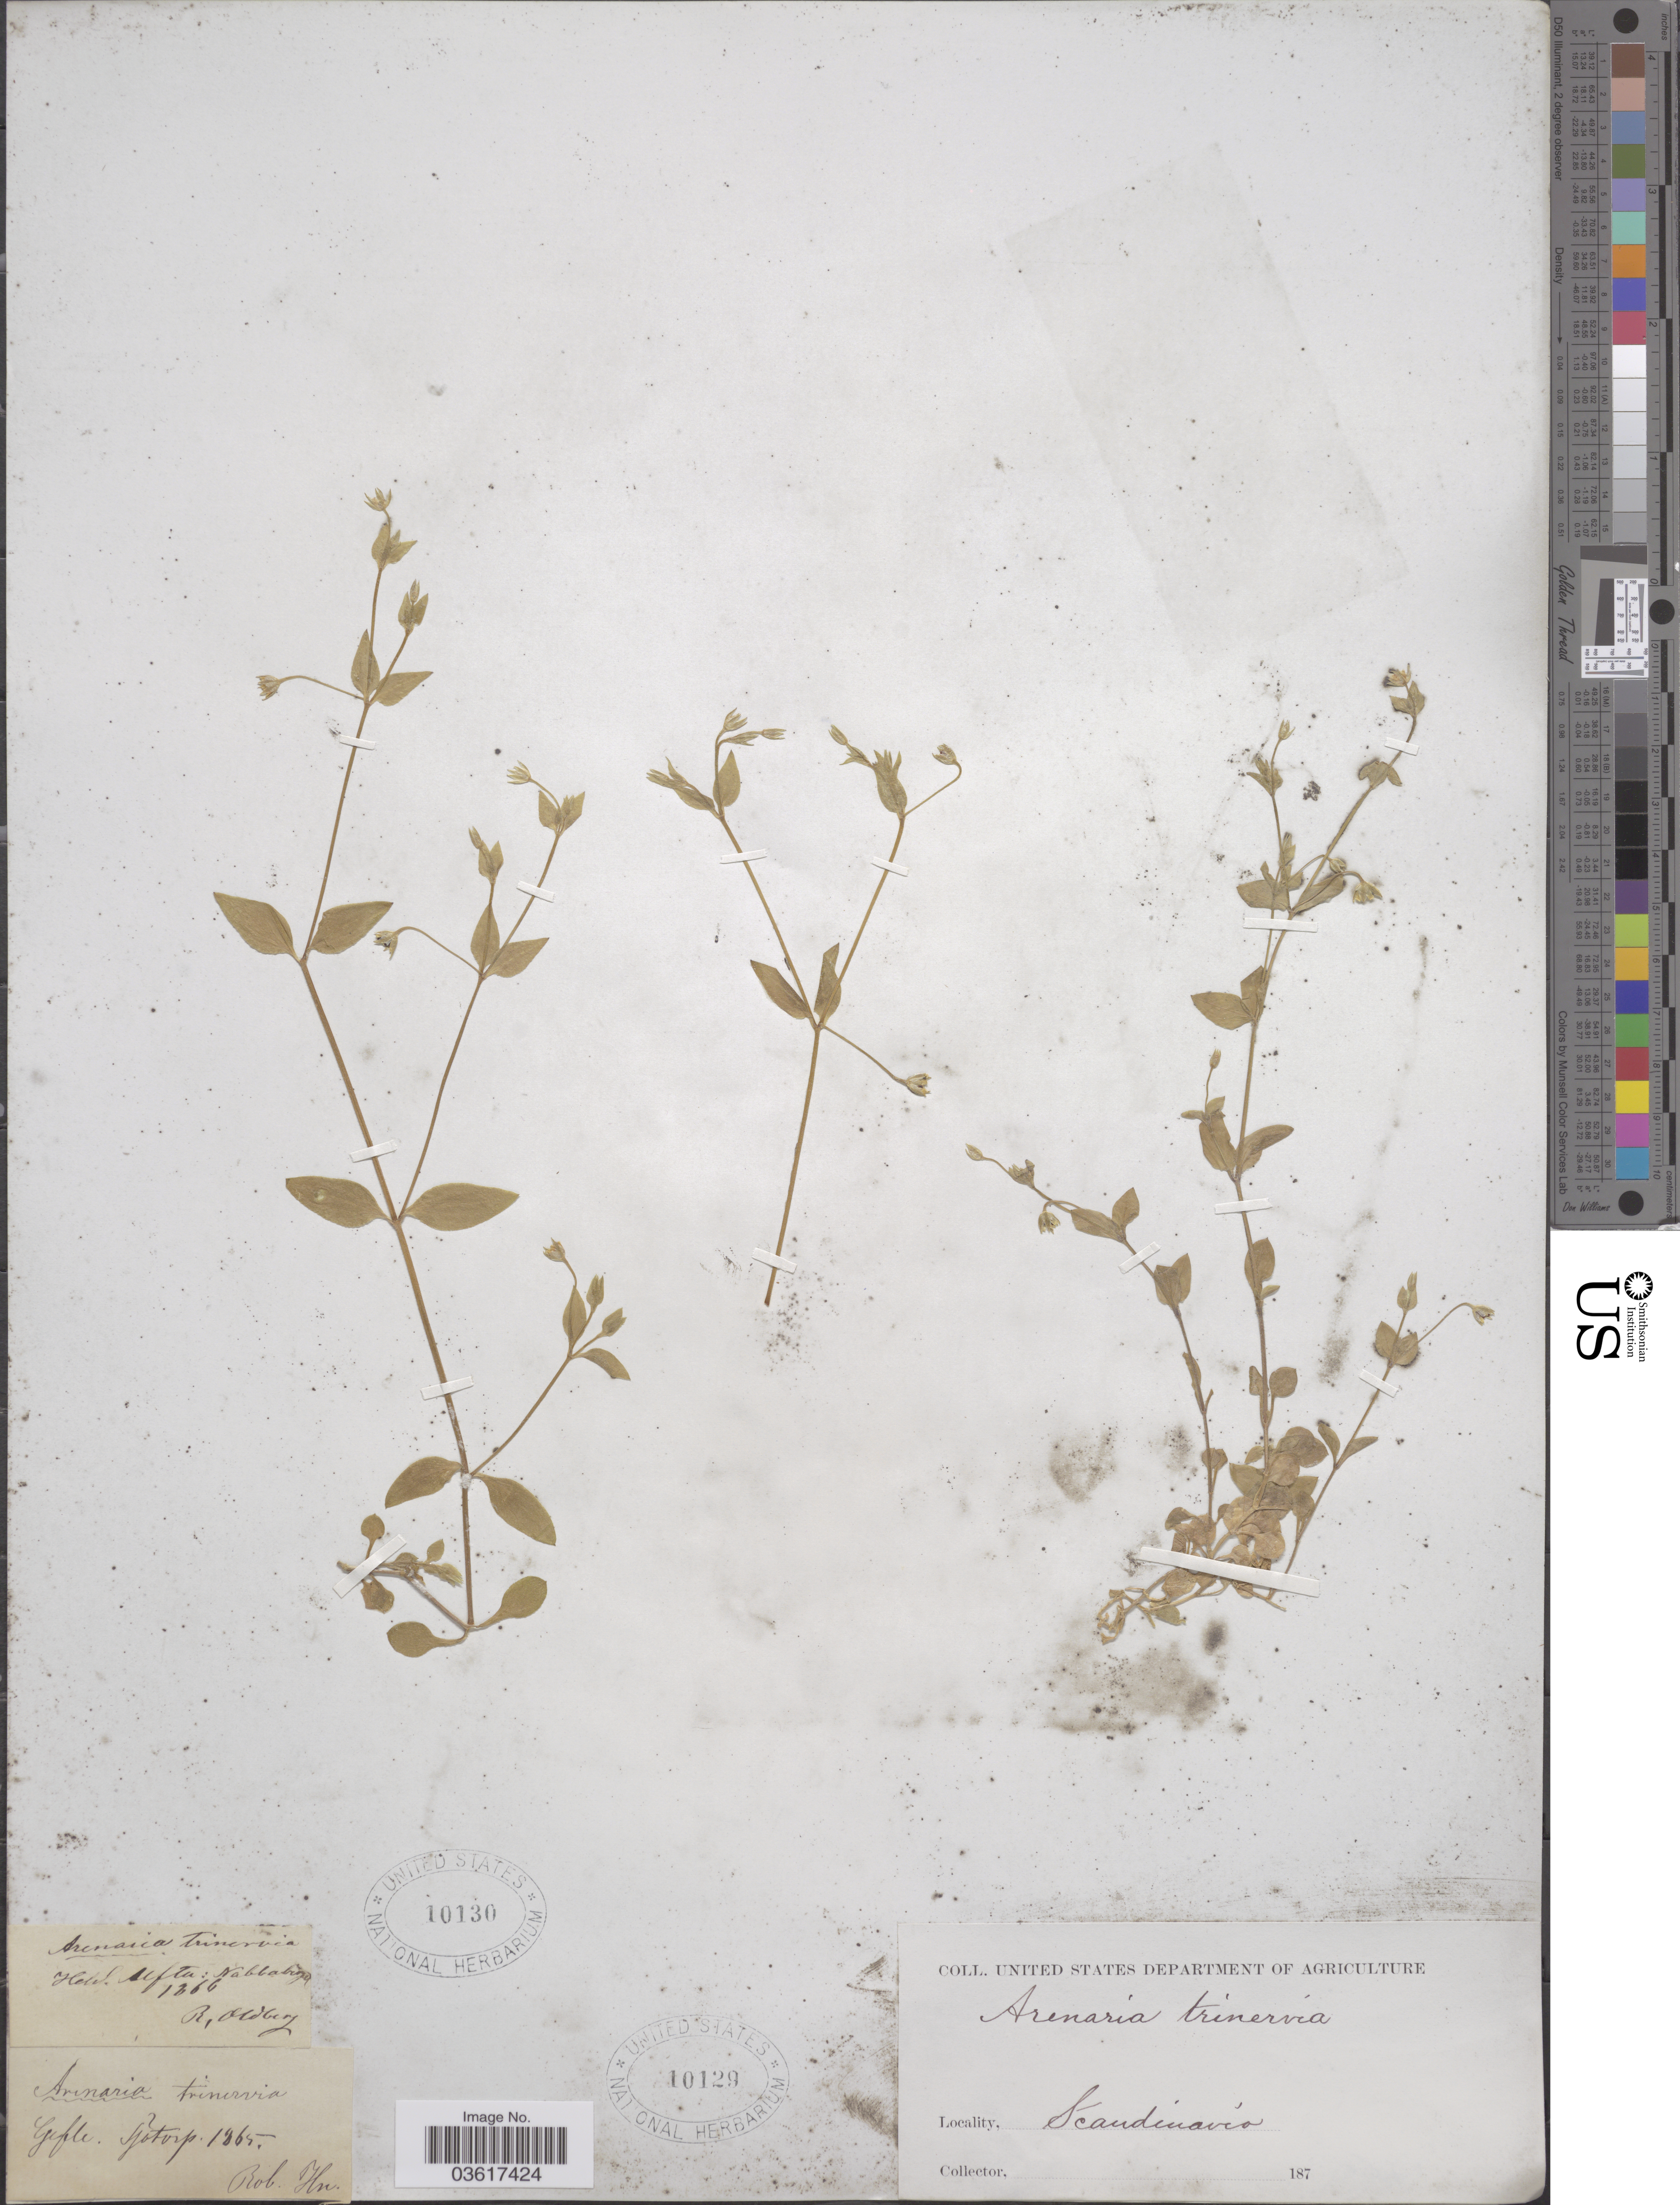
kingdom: Plantae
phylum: Tracheophyta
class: Magnoliopsida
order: Caryophyllales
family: Caryophyllaceae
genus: Moehringia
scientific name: Moehringia trinervia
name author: (L.) Clairv.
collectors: R. Oldberg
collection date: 1866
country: Sweden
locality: Helsl. Alfta: Nabbaberget.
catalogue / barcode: US 10130